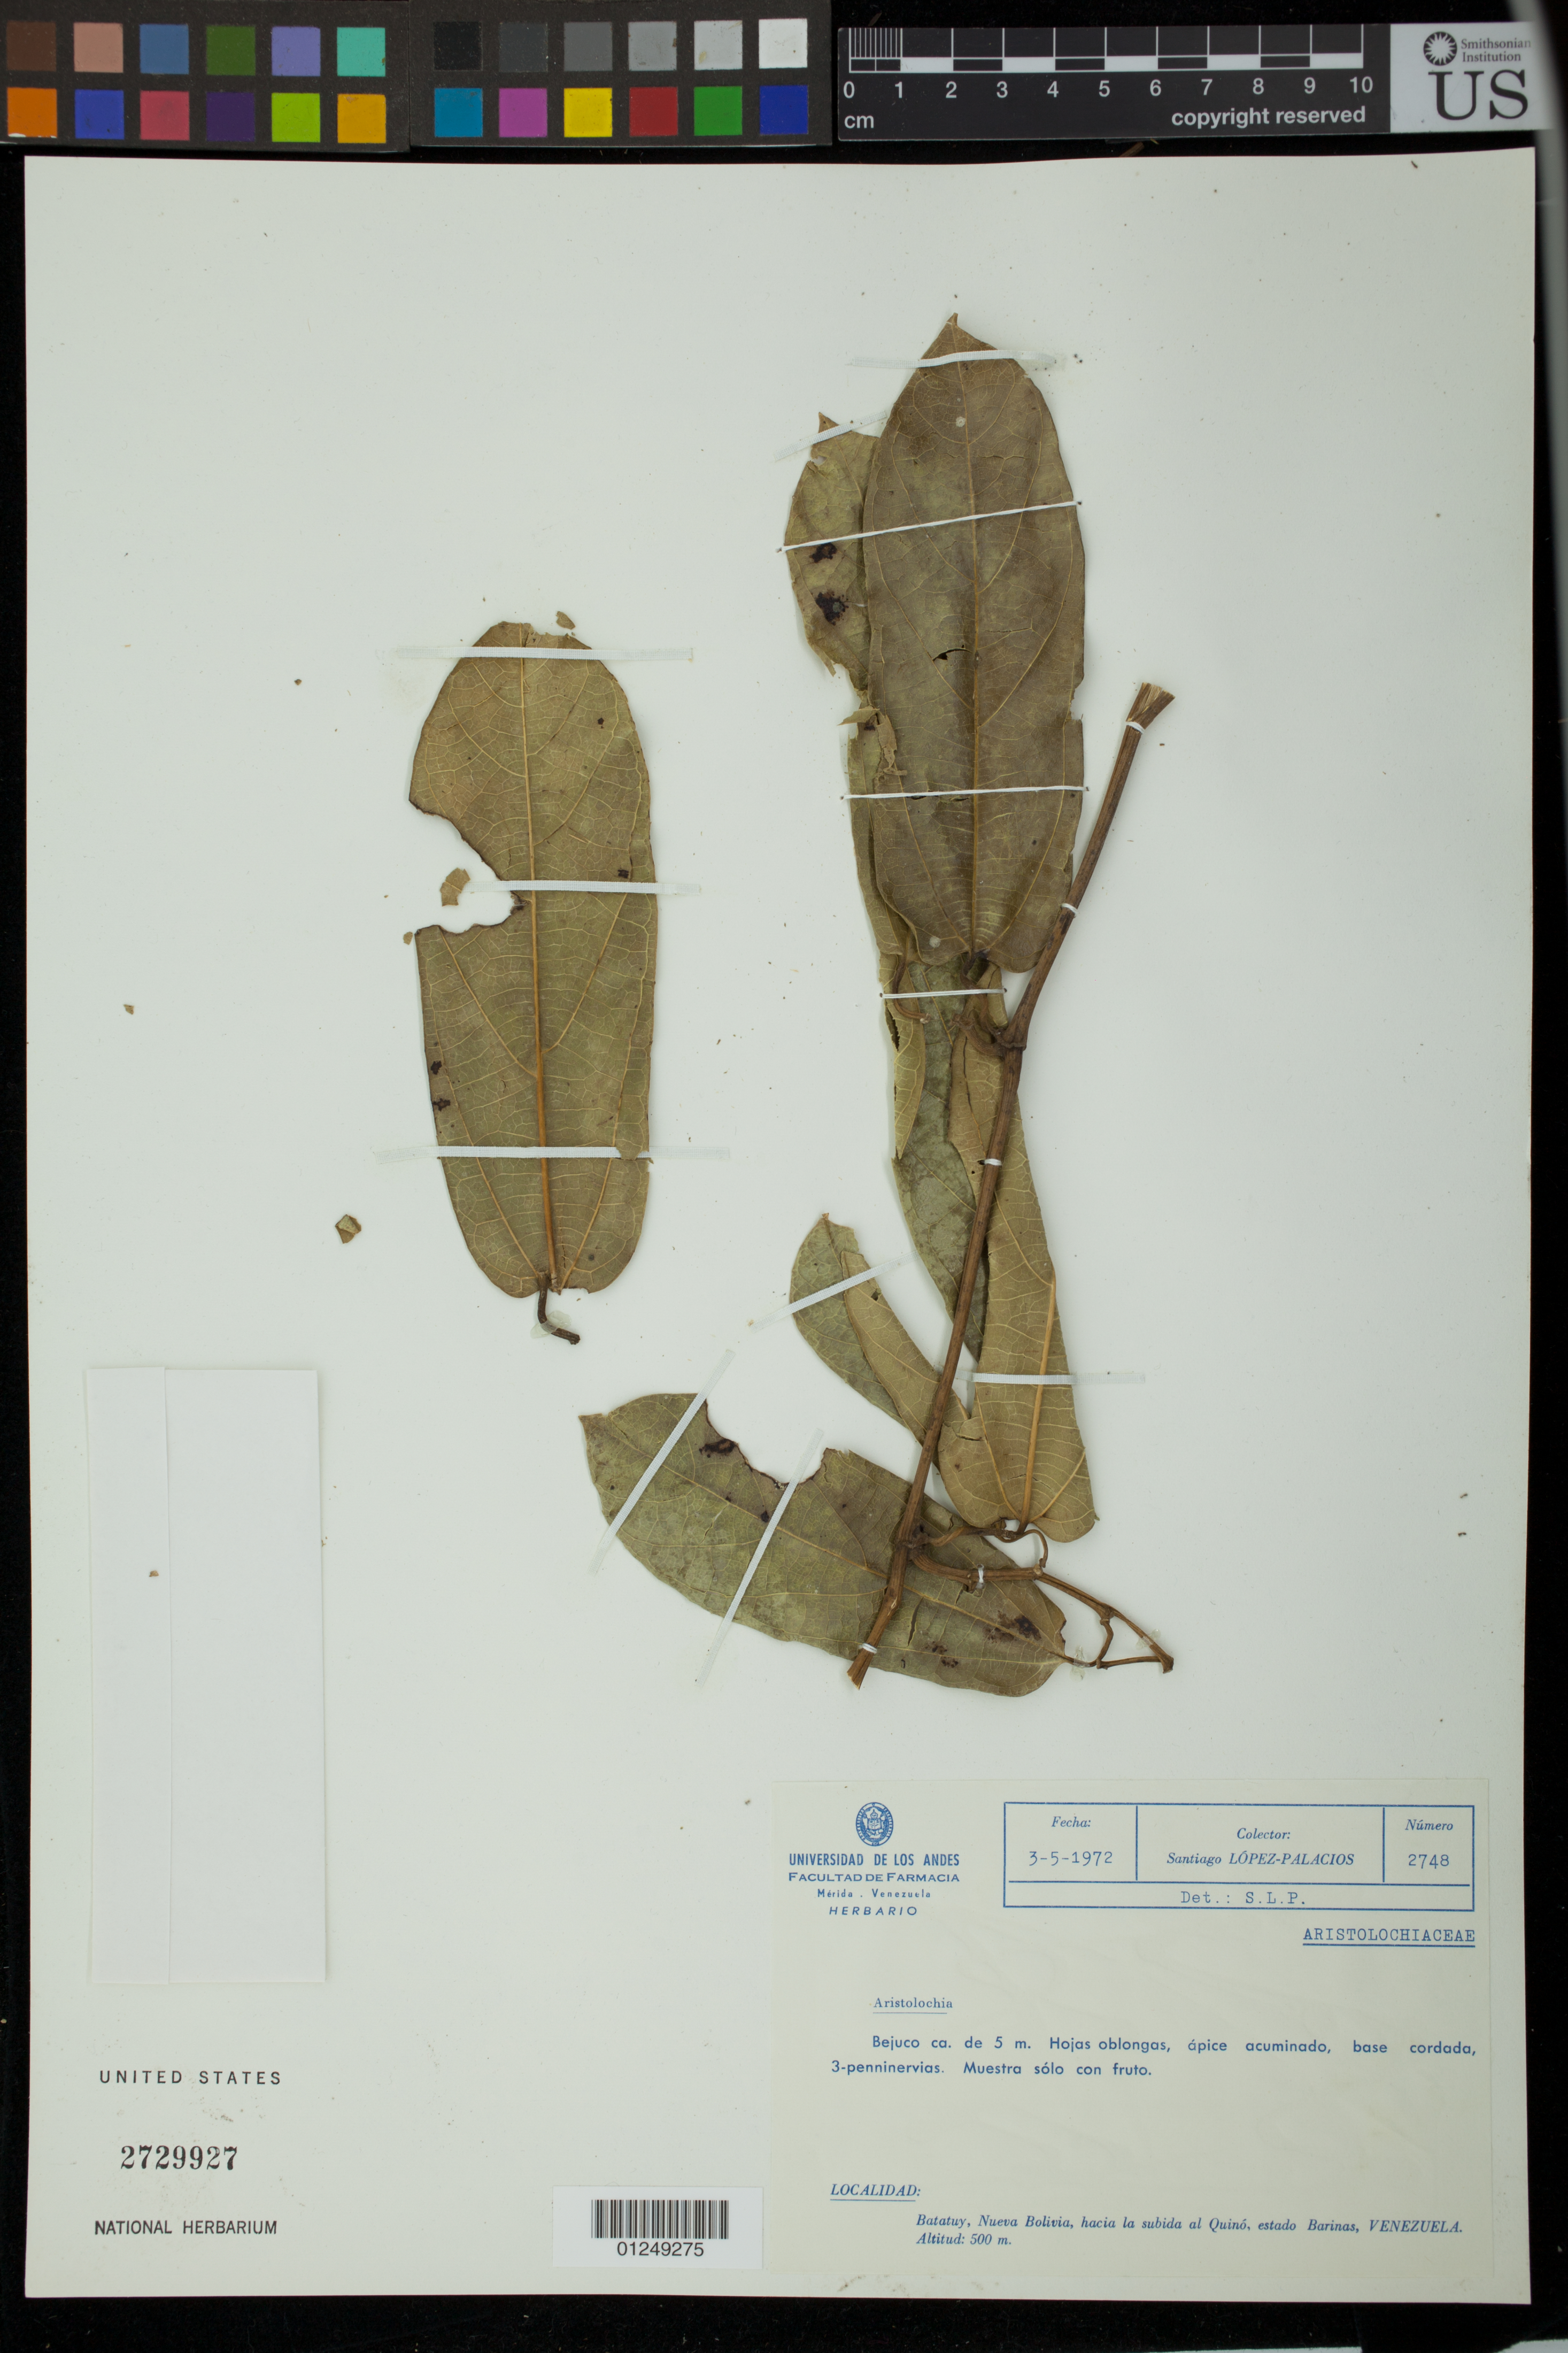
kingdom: Plantae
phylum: Tracheophyta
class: Magnoliopsida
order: Piperales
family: Aristolochiaceae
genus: Aristolochia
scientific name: Aristolochia sp.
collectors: S. López-Palacios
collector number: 2748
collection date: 1972-03-05 or 1972-05-03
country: Venezuela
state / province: Barinas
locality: Batatuy, Nueva Bolivia, hacia la subida al Quinó.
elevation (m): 500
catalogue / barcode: US 2729927